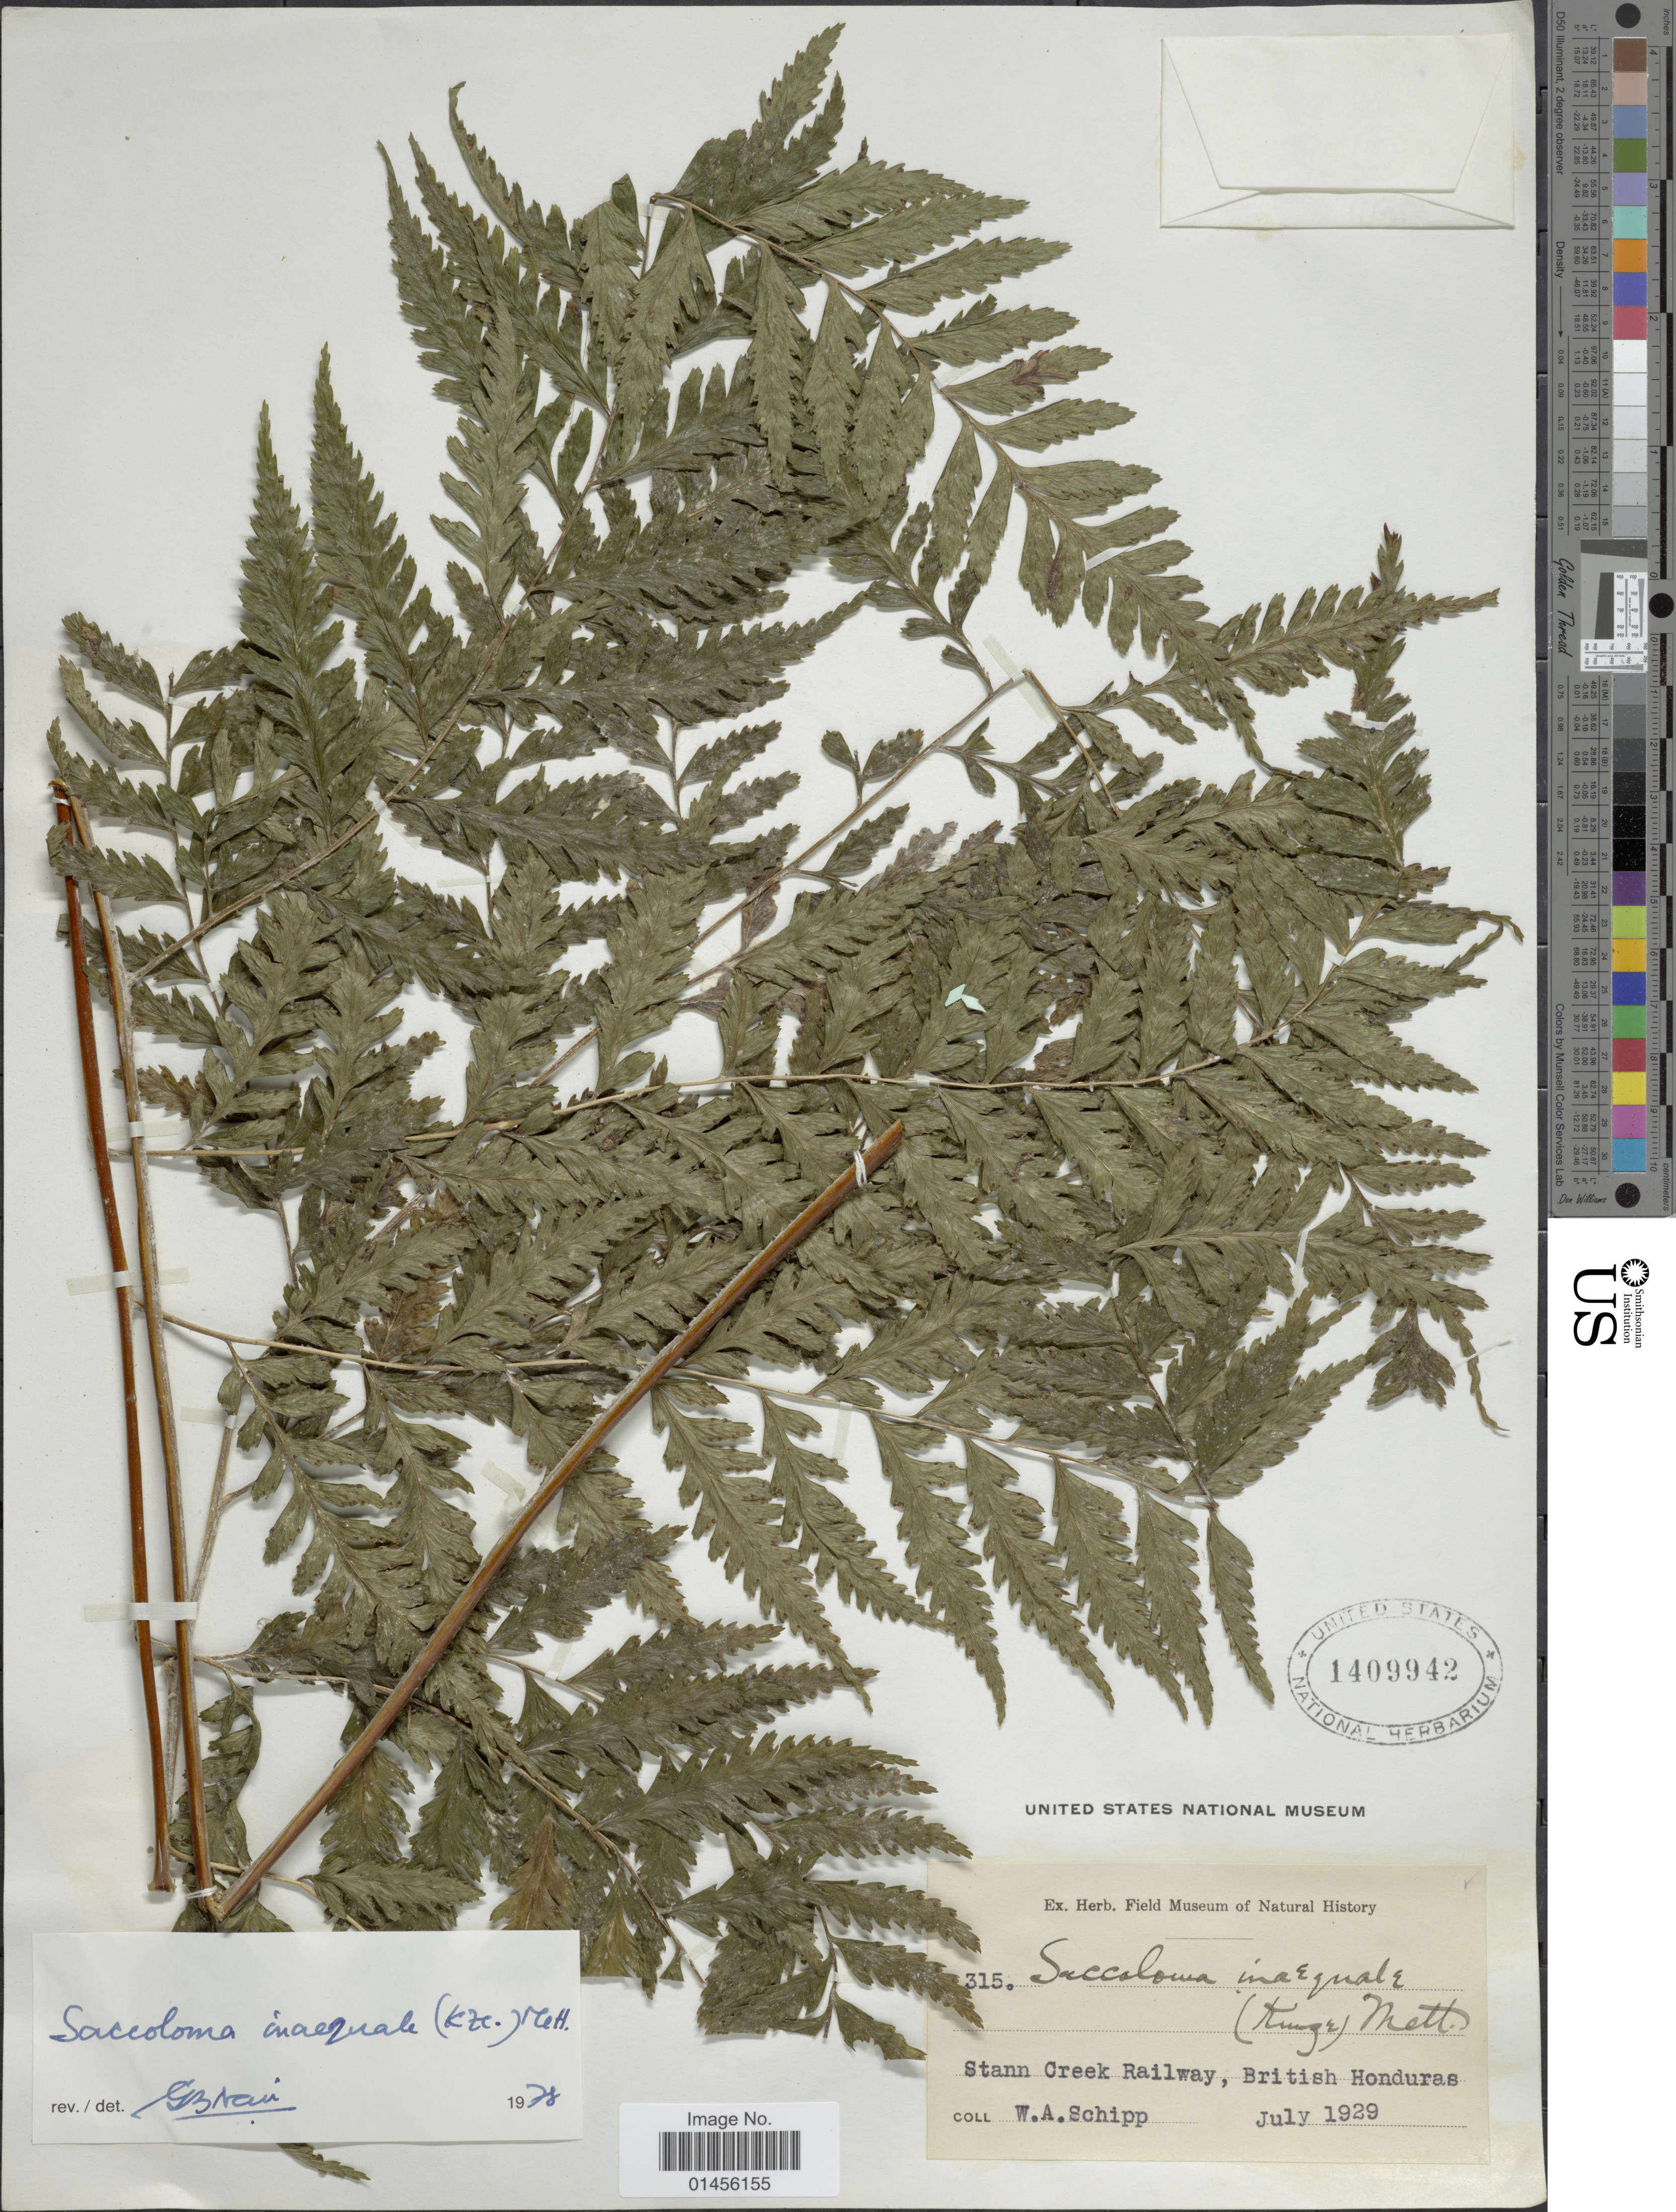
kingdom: Plantae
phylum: Tracheophyta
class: Polypodiopsida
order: Polypodiales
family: Saccolomataceae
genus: Saccoloma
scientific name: Saccoloma inaequale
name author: (Kunze) Mett.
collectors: W. Schipp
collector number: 315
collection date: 1929-07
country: Belize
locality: Stann Creek Railway, British Honduras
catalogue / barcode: US 1409942